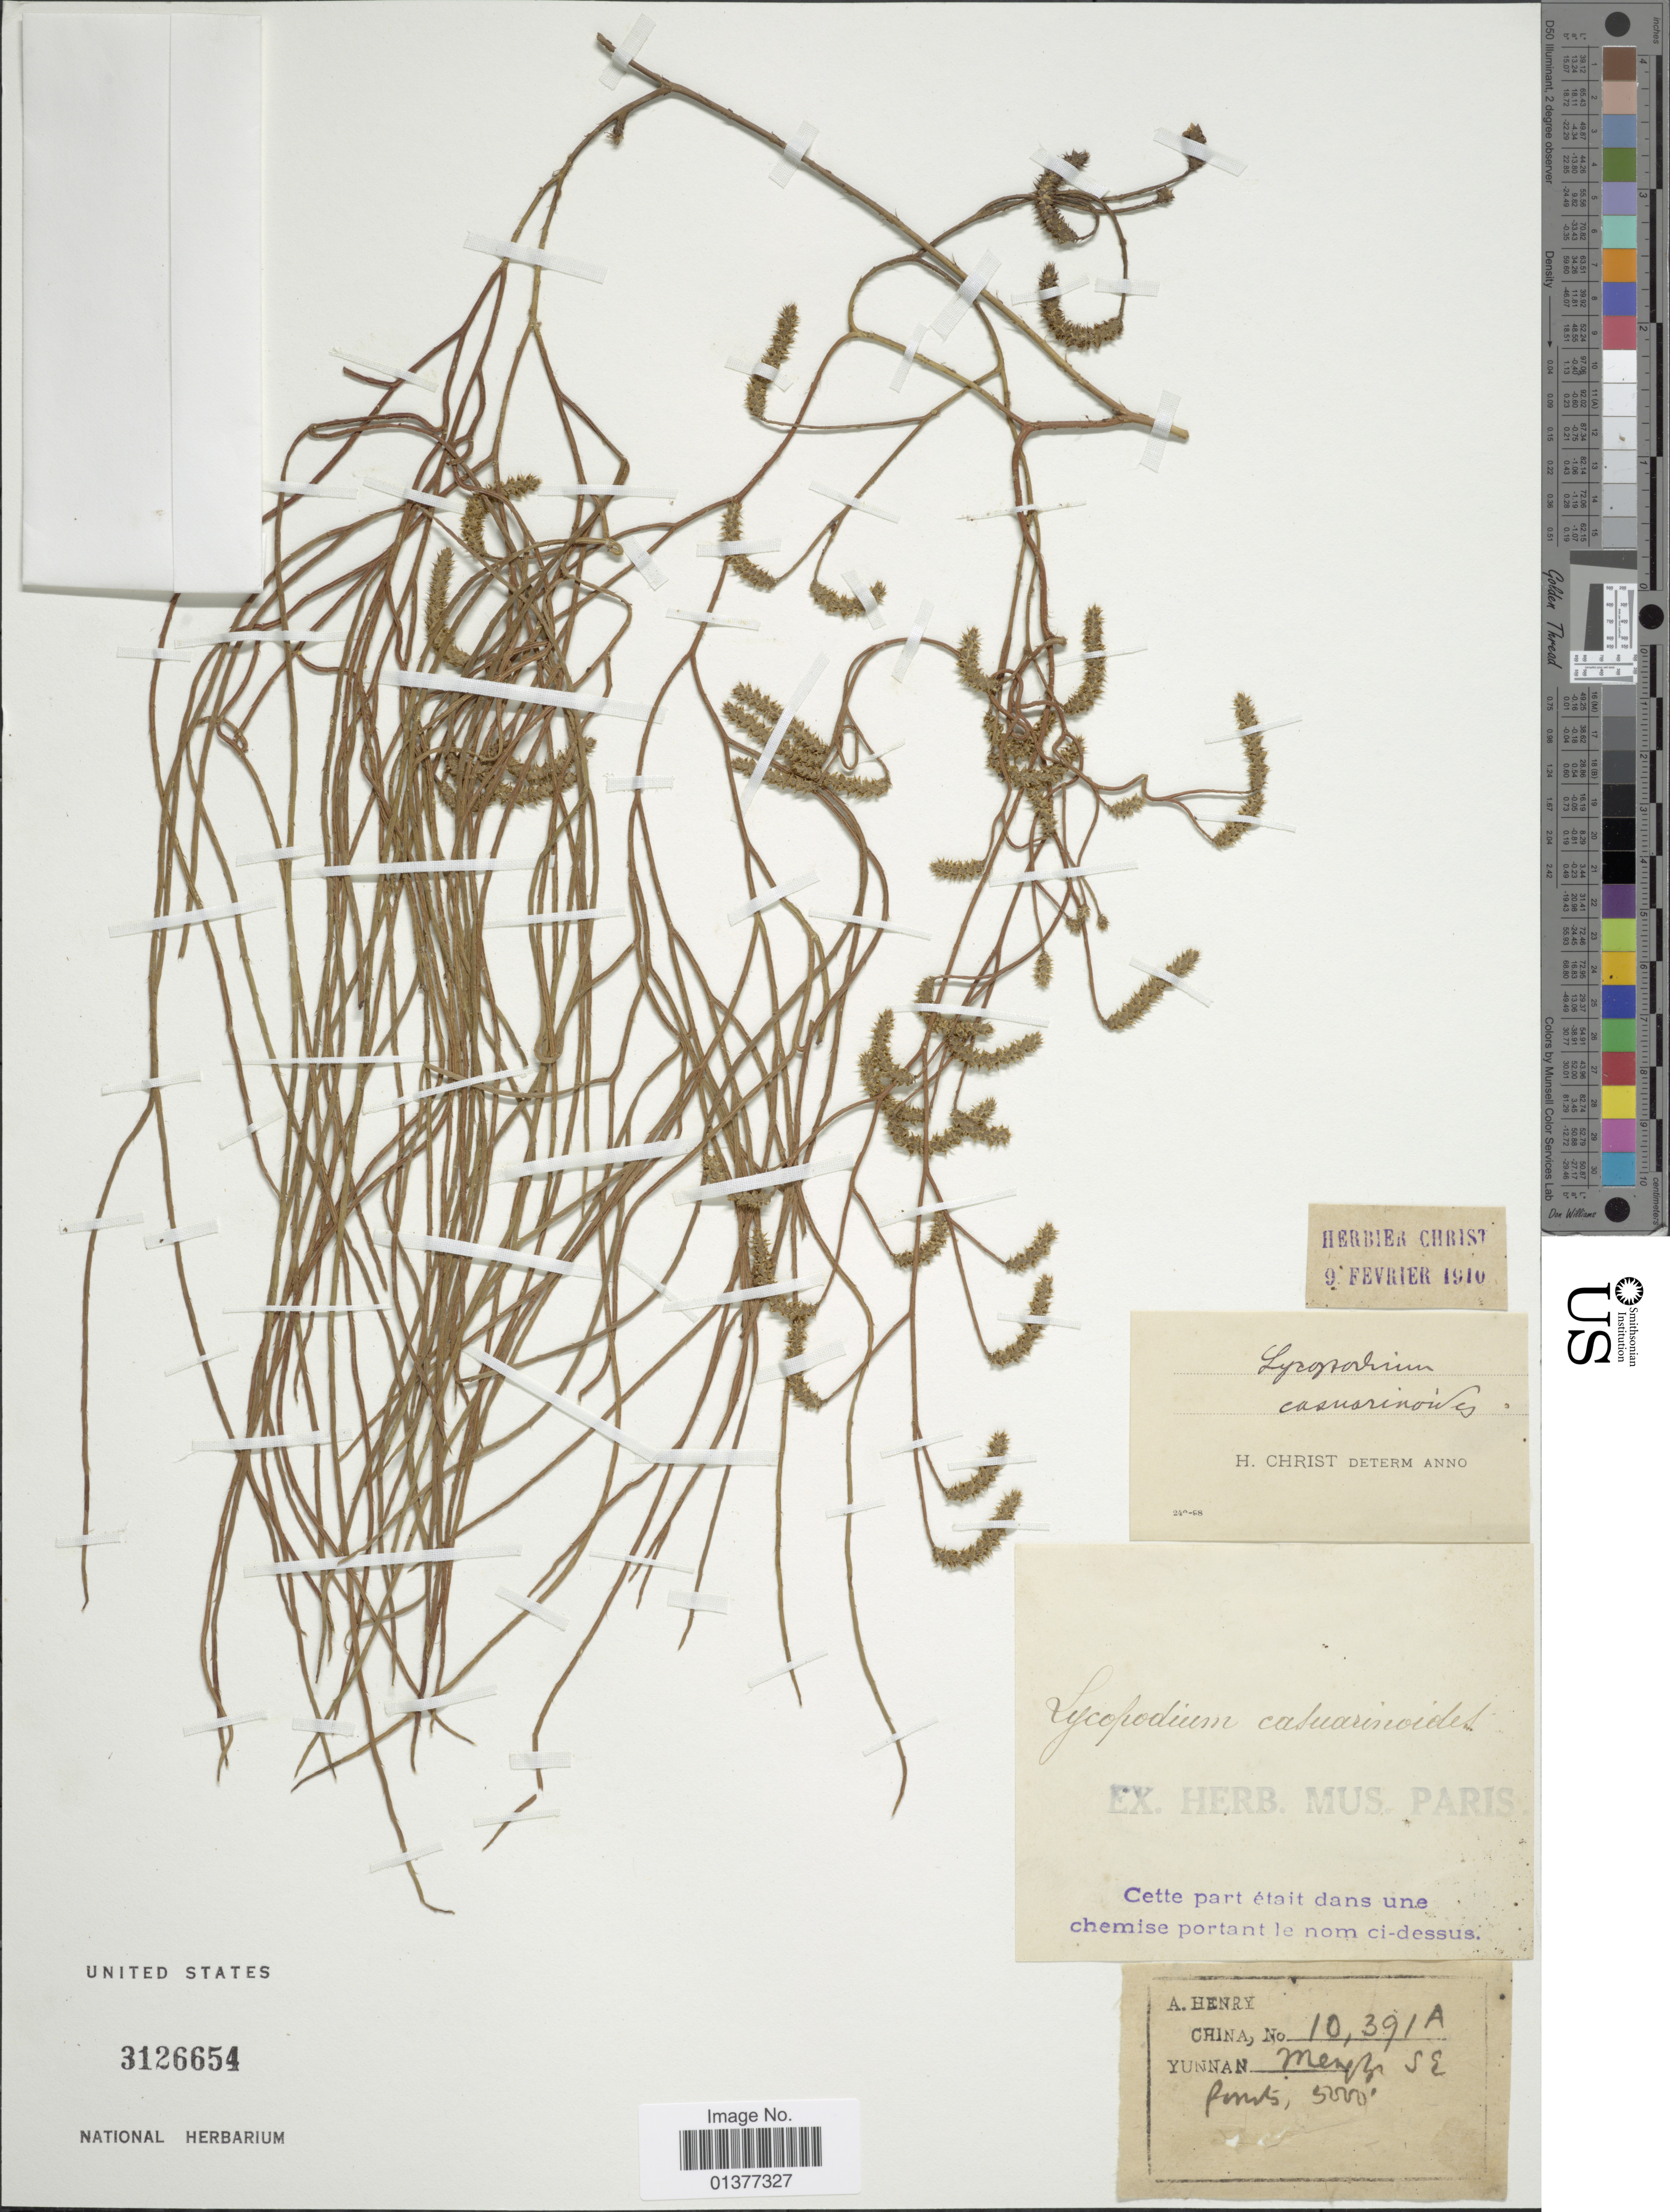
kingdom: Plantae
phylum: Tracheophyta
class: Lycopodiopsida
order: Lycopodiales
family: Lycopodiaceae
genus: Lycopodiastrum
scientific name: Lycopodiastrum casuarinoides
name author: (Spring) Holub ex R.D. Dixit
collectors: A. Henry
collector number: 10391 A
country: China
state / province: Yunnan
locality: Mengtze. SE forests.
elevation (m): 1524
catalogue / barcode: US 3126654